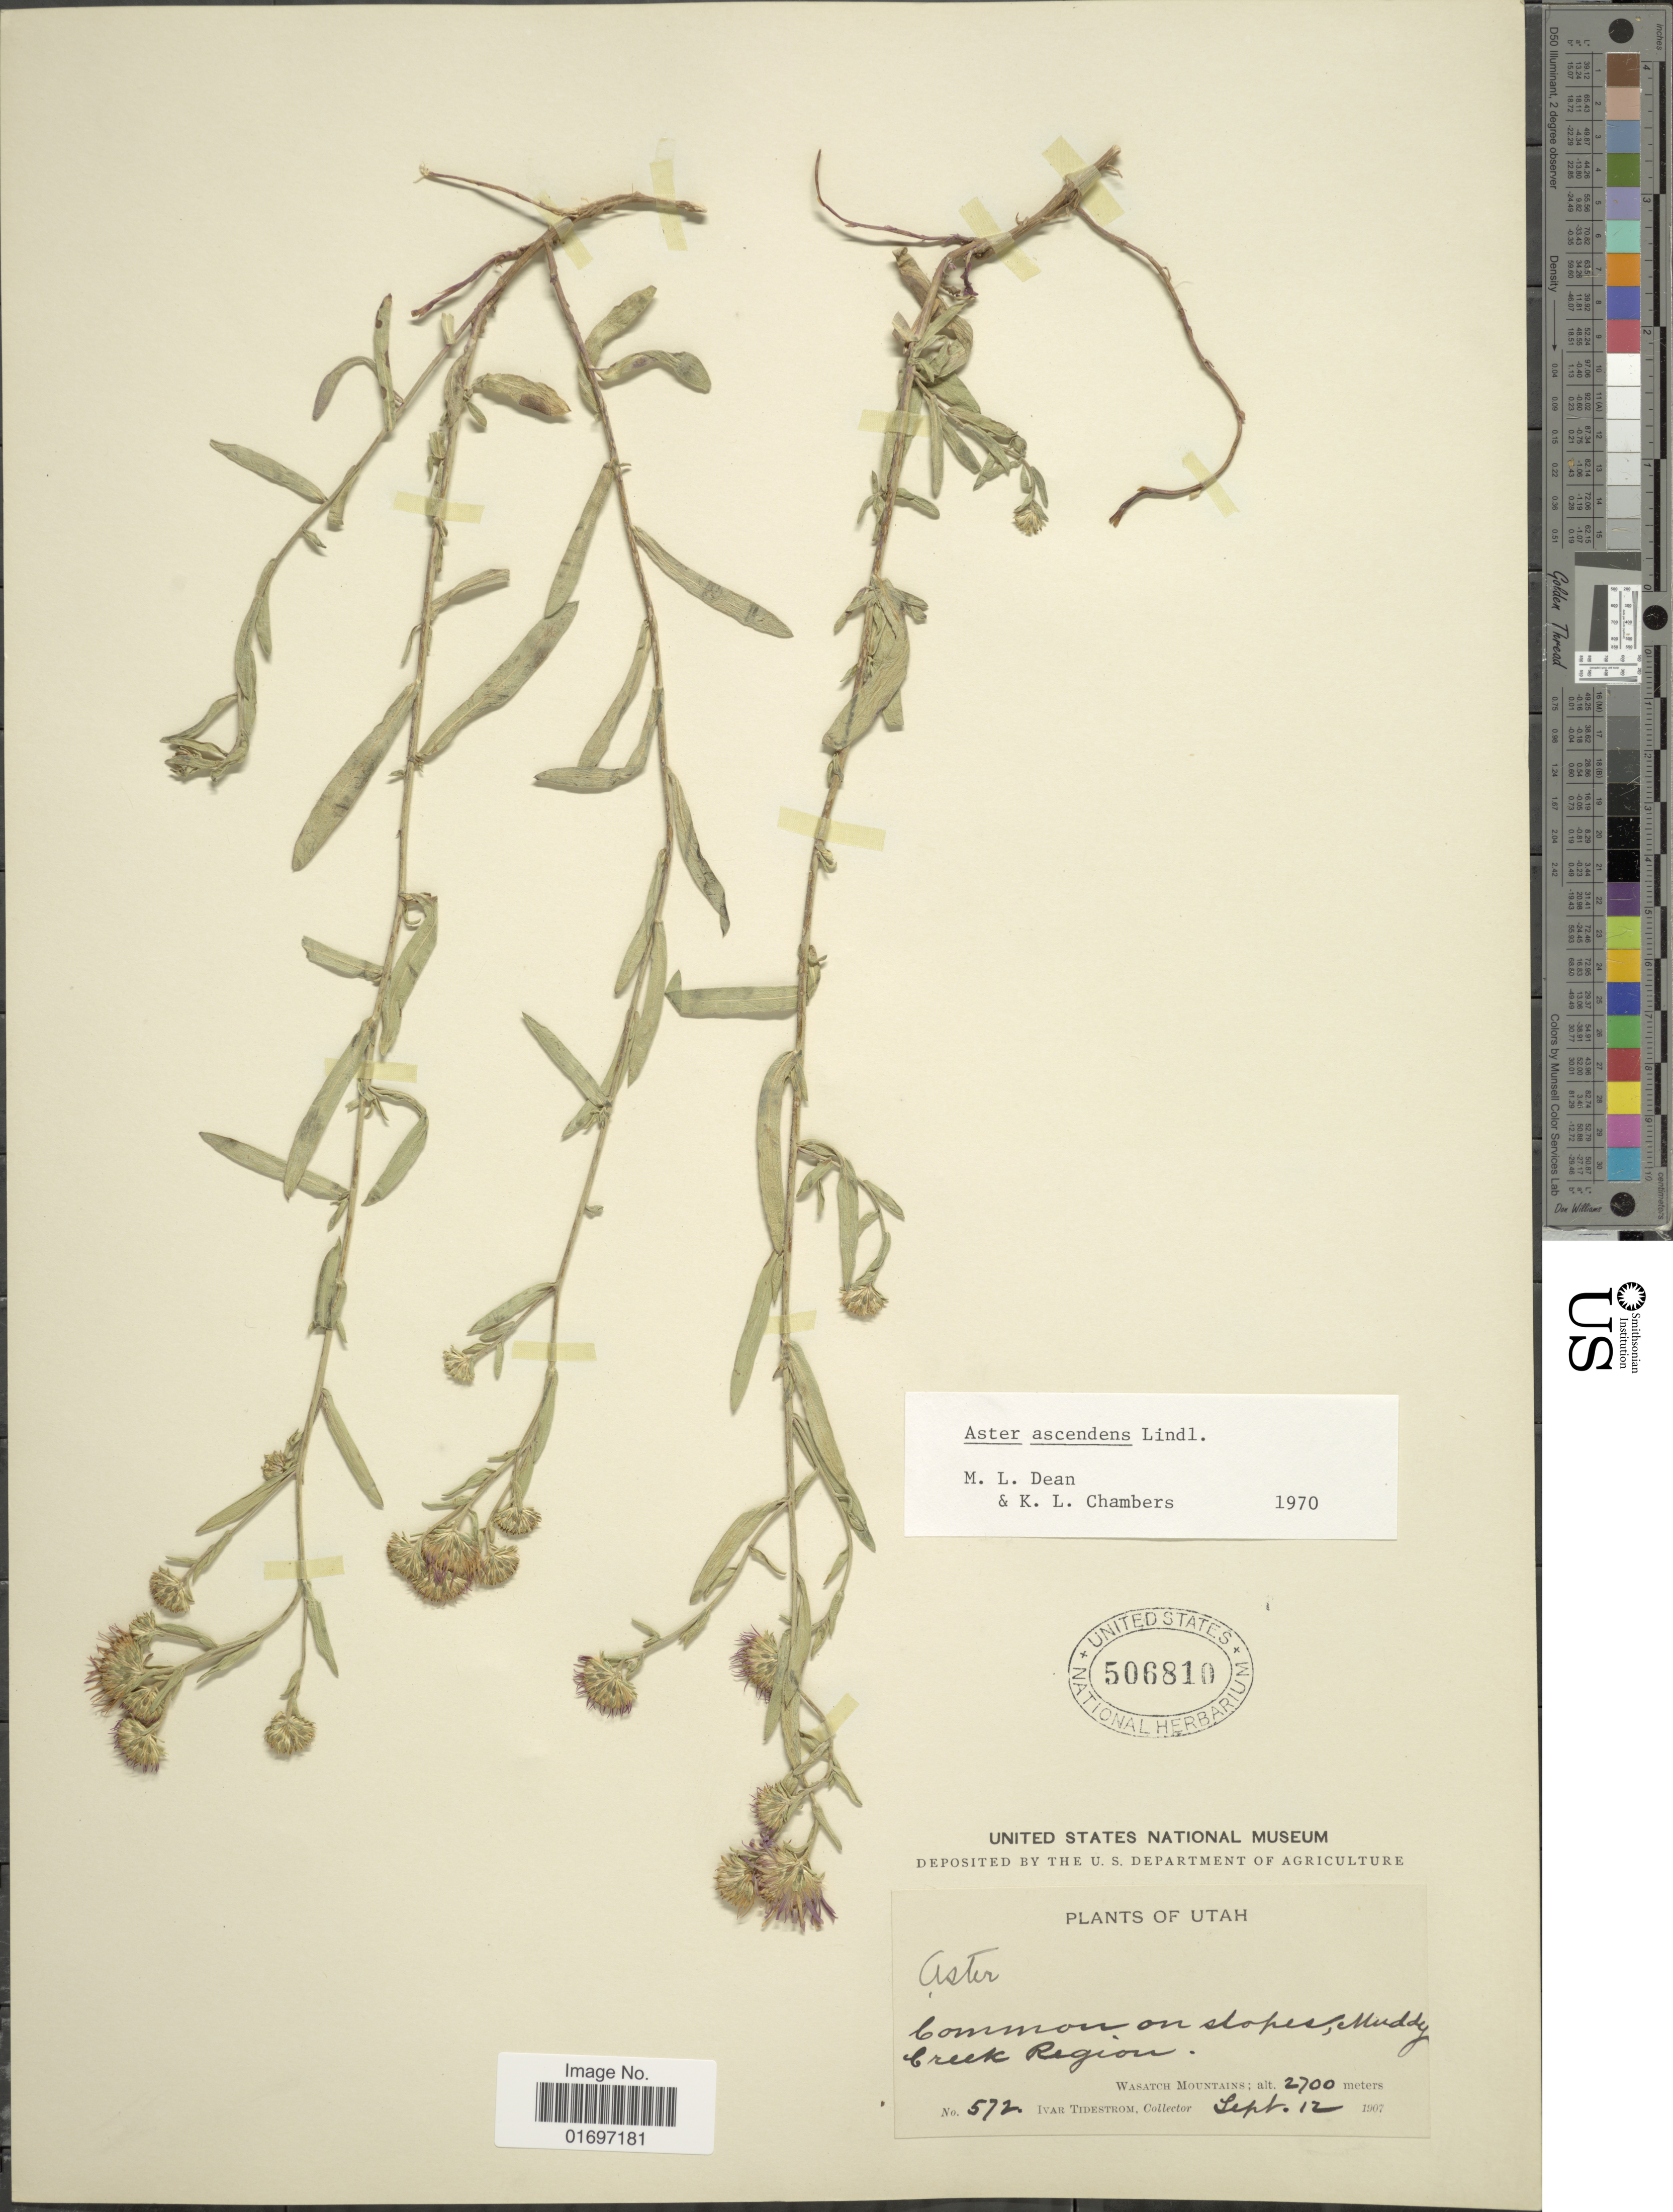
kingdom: Plantae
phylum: Tracheophyta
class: Magnoliopsida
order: Asterales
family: Asteraceae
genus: Symphyotrichum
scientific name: Symphyotrichum ascendens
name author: (Lindl.) G.L. Nesom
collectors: I. F. Tidestrom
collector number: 572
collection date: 1907-09-12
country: United States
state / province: Utah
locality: Utah. Common on slopes, Muddy Creek Region. Wasatch Mountains.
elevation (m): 2700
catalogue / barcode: US 506810